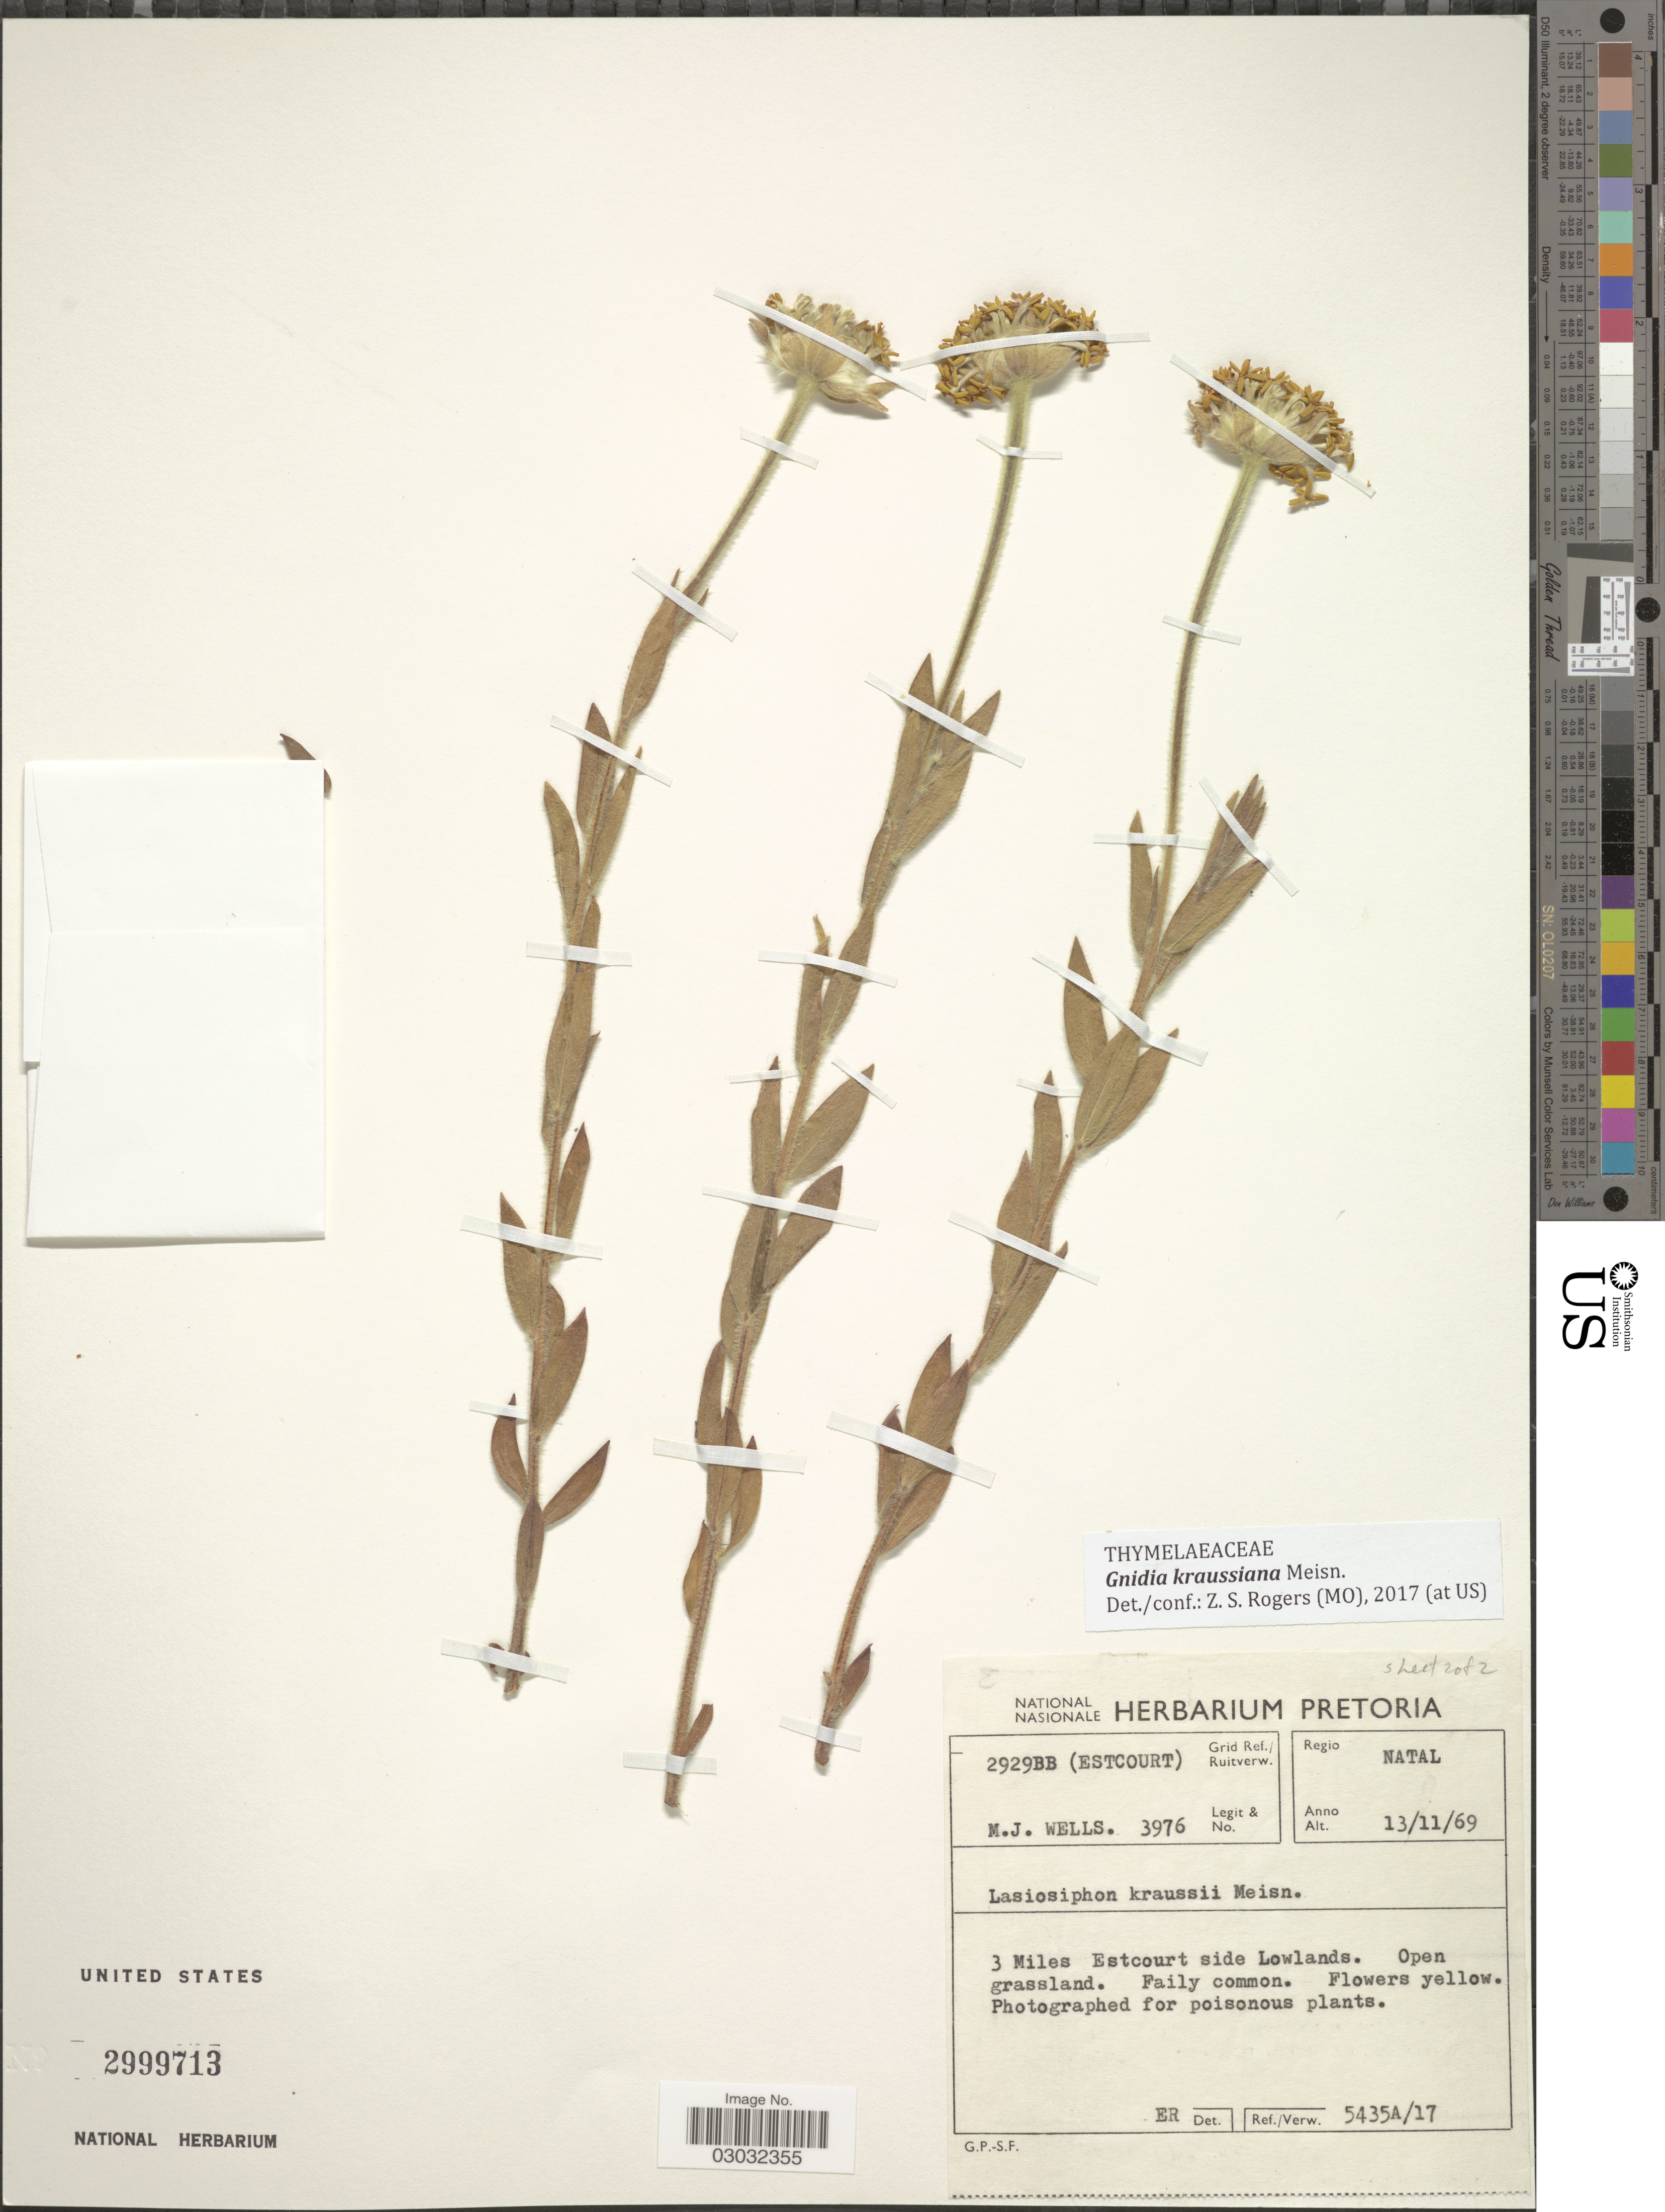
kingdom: Plantae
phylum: Tracheophyta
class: Magnoliopsida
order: Malvales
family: Thymelaeaceae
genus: Lasiosiphon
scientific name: Lasiosiphon kraussianus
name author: (Meisn.) Meisn.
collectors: M. Wells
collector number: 3976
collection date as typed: Transcribed d/m/y: 13/11/69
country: South Africa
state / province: KwaZulu-Natal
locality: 2929BB (Estcourt) Grid Ref./ Ruitverw. Regio Natal. 3 Miles Estcourt side Lowlands.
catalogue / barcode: US 2999713